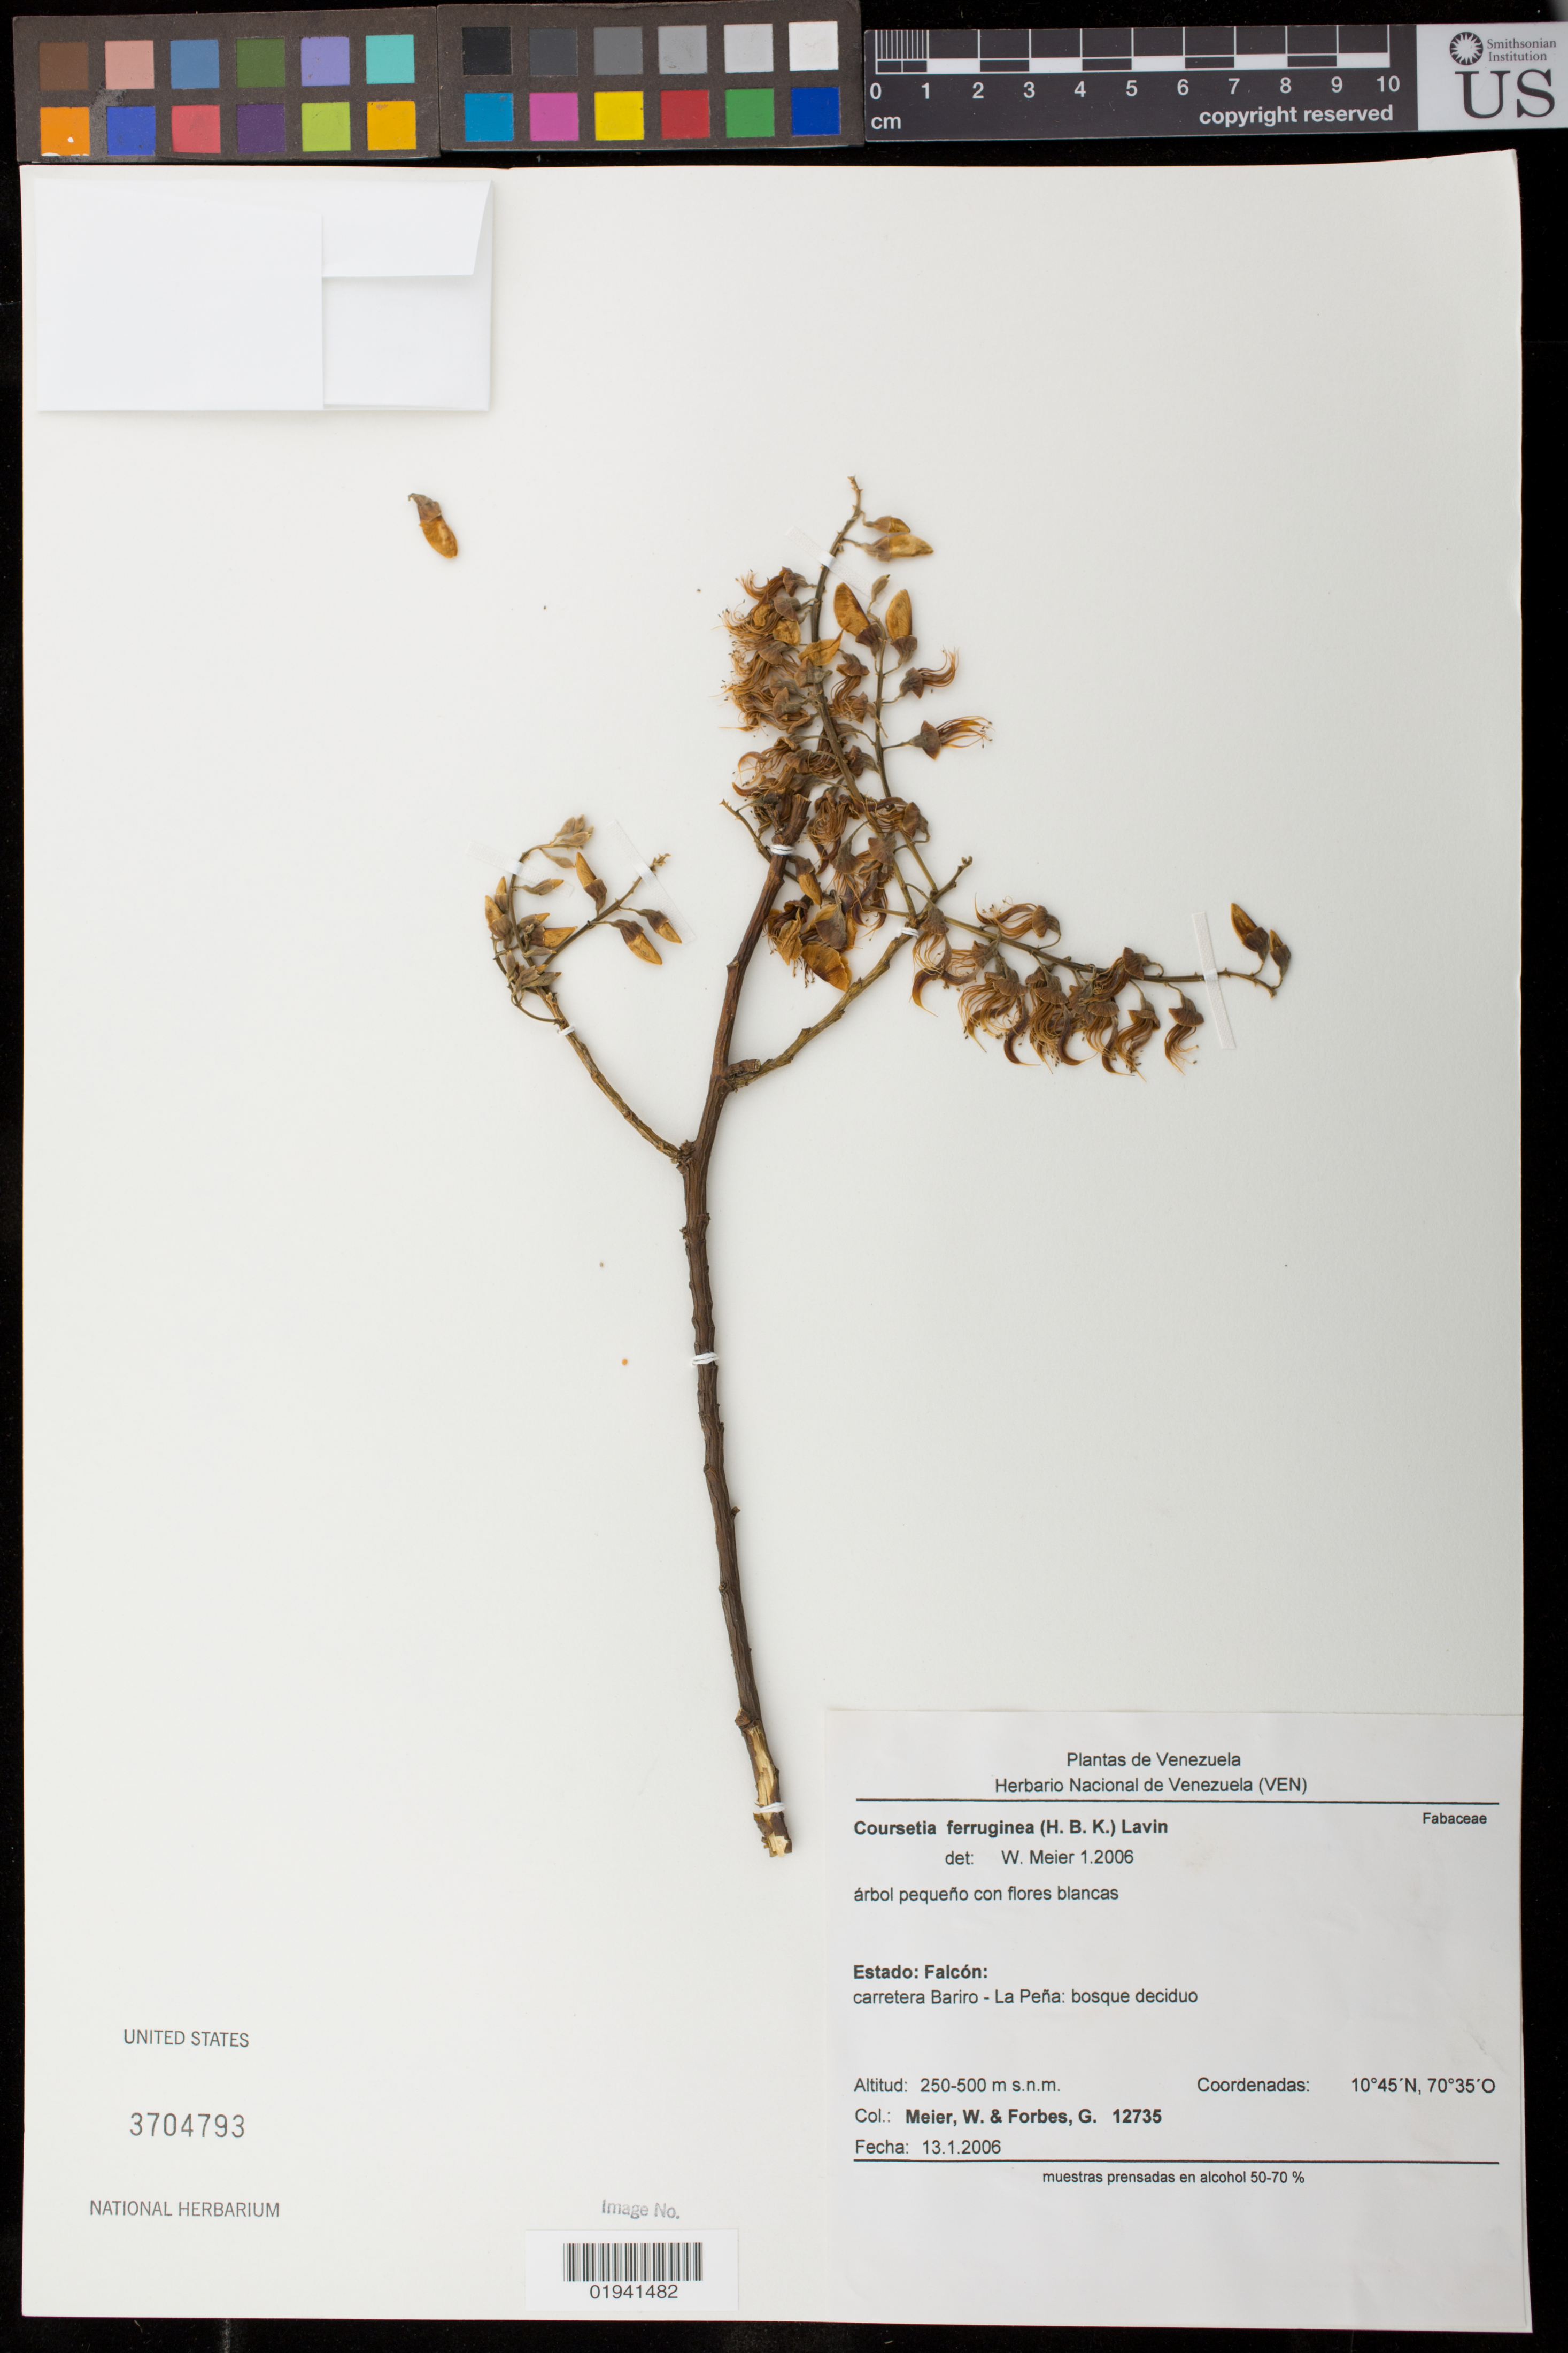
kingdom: Plantae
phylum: Tracheophyta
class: Magnoliopsida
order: Fabales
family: Fabaceae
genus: Coursetia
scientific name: Coursetia ferruginea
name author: (Kunth) Lavin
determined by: Meier, Winfried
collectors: W. Meier & G. Forbes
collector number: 12735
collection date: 2006-01-13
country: Venezuela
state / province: Falcón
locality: Carretera Bariro - La Pena.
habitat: bosque deciduo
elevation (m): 250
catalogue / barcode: US 3704793